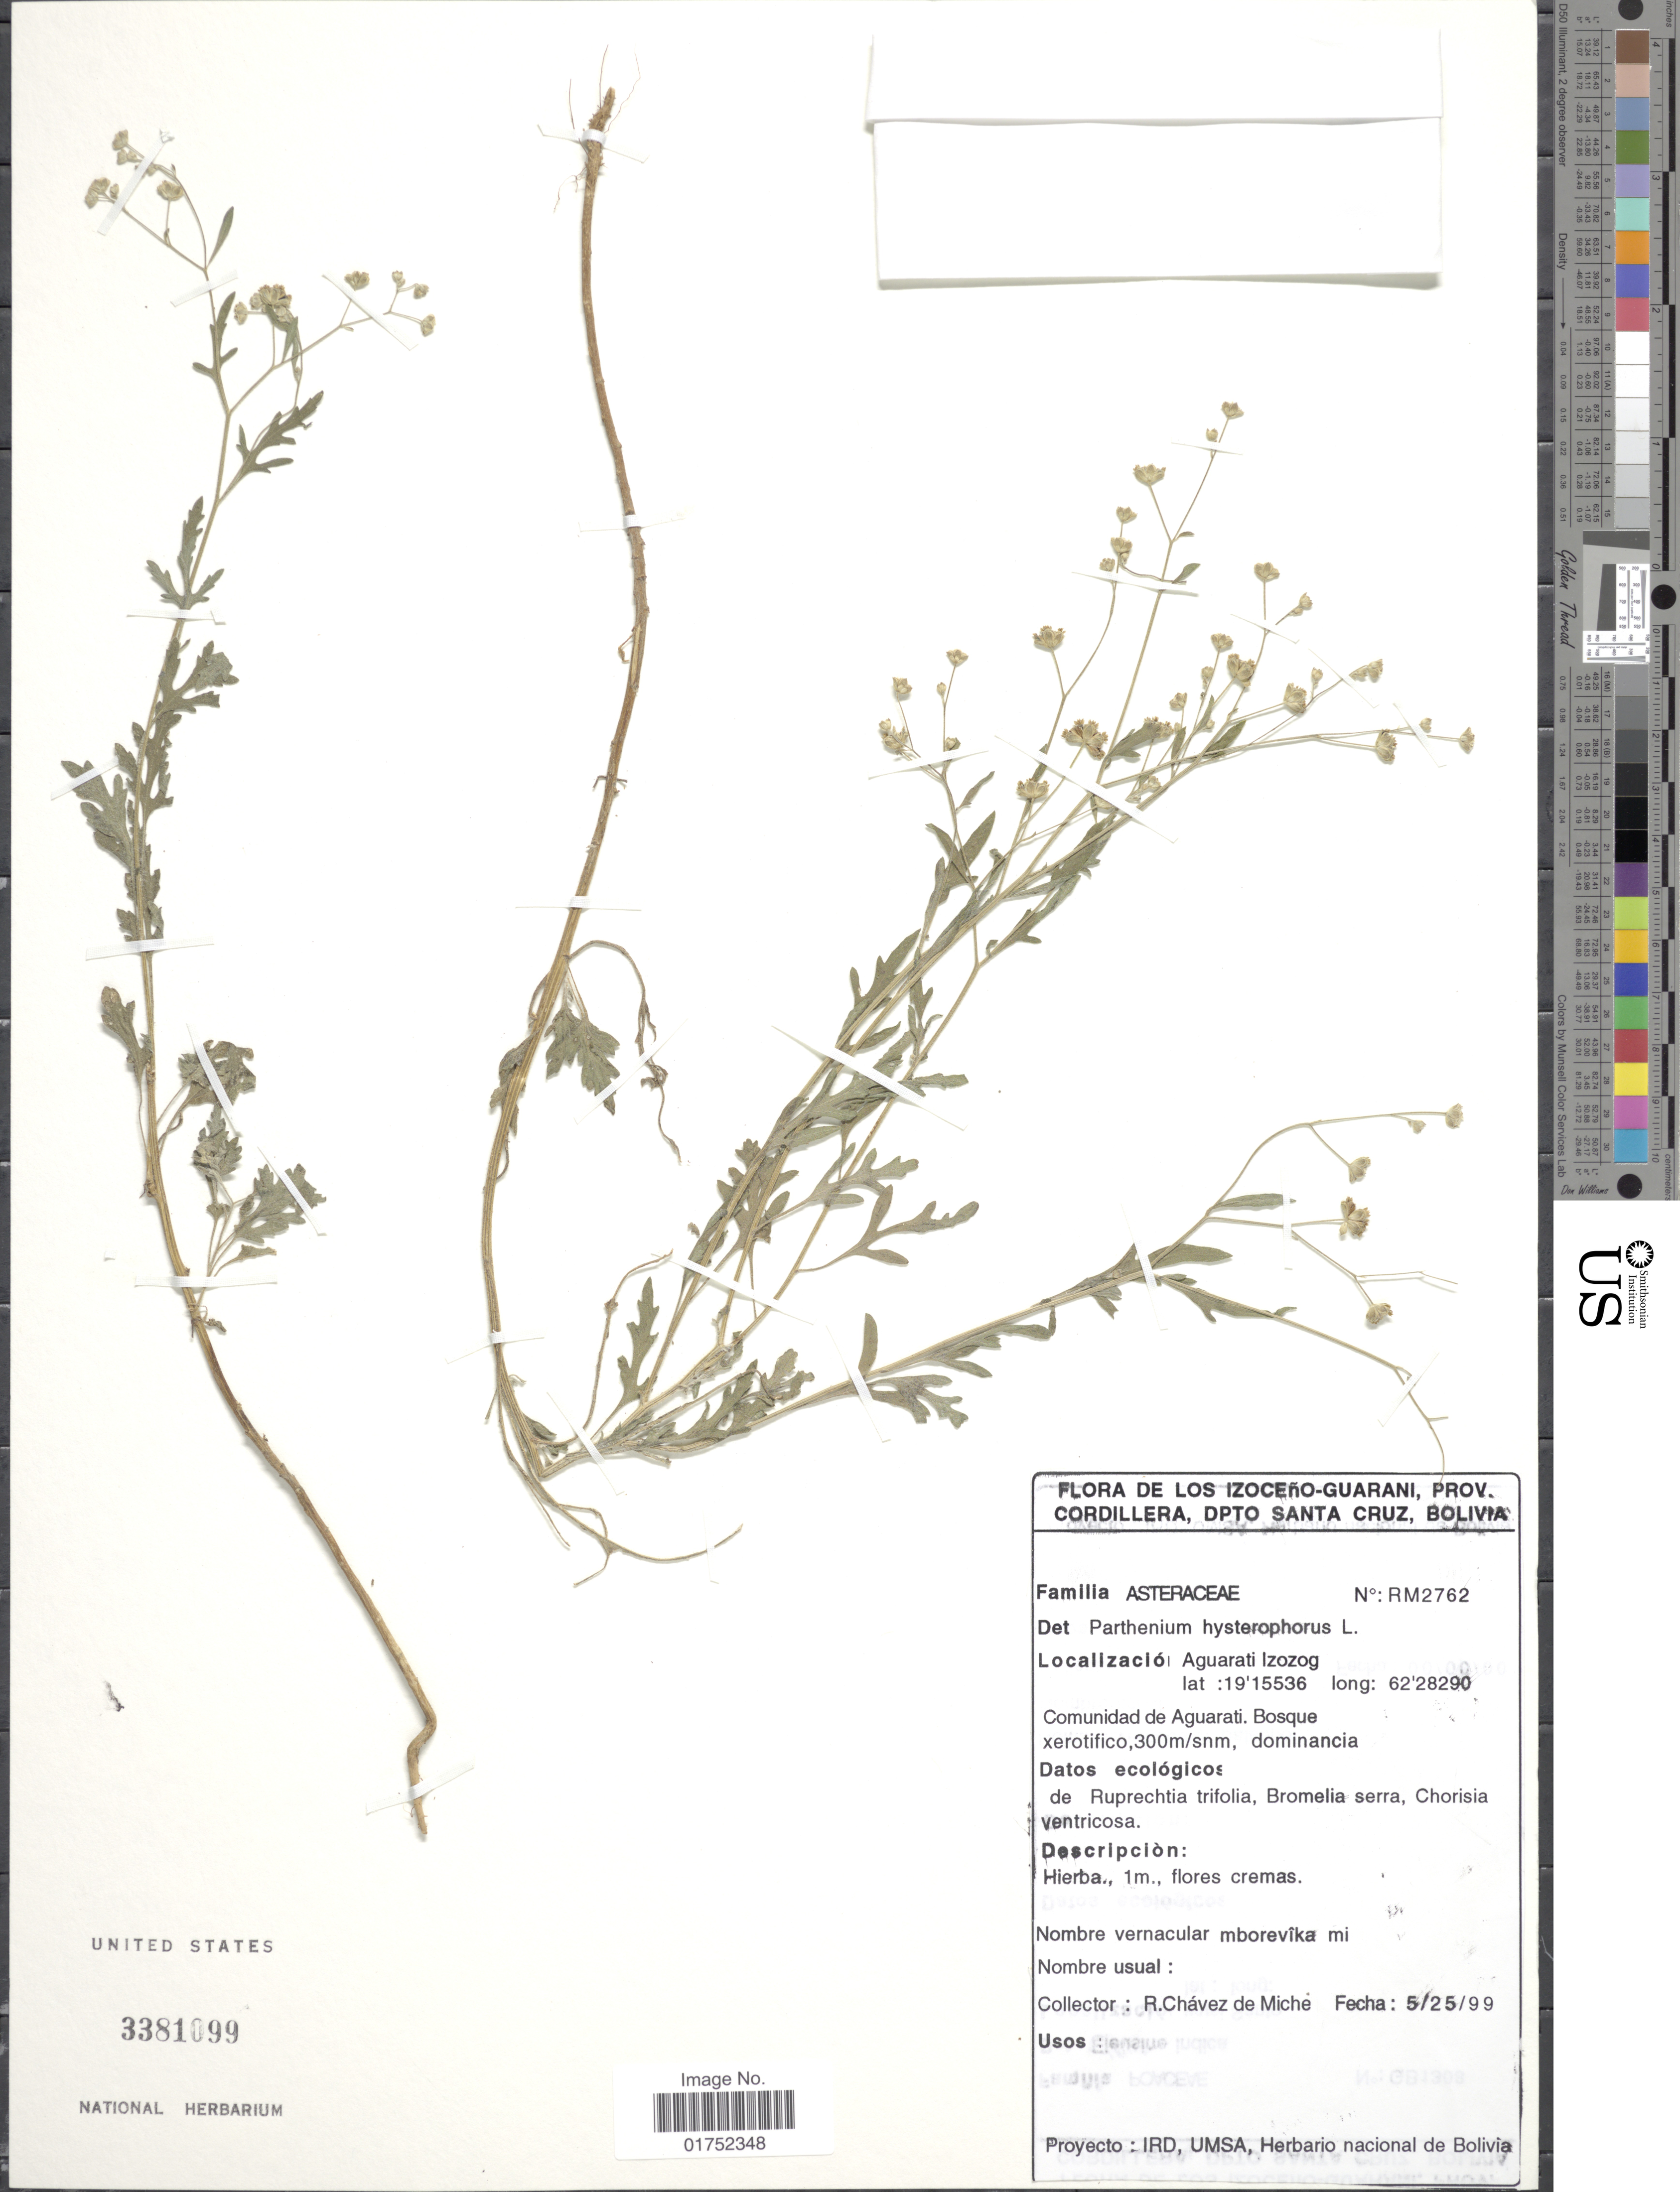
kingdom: Plantae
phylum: Tracheophyta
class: Magnoliopsida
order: Asterales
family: Asteraceae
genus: Parthenium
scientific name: Parthenium hysterophorus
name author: L.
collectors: R. Chávez de Miche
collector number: RM2762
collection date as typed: Transcribed d/m/y: 25/5/99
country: Bolivia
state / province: Santa Cruz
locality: Izoceno-Guarani, Prov. Cordillera, Aguarati Izozog, Comunidad de Aguarati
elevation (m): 300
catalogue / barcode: US 3381099